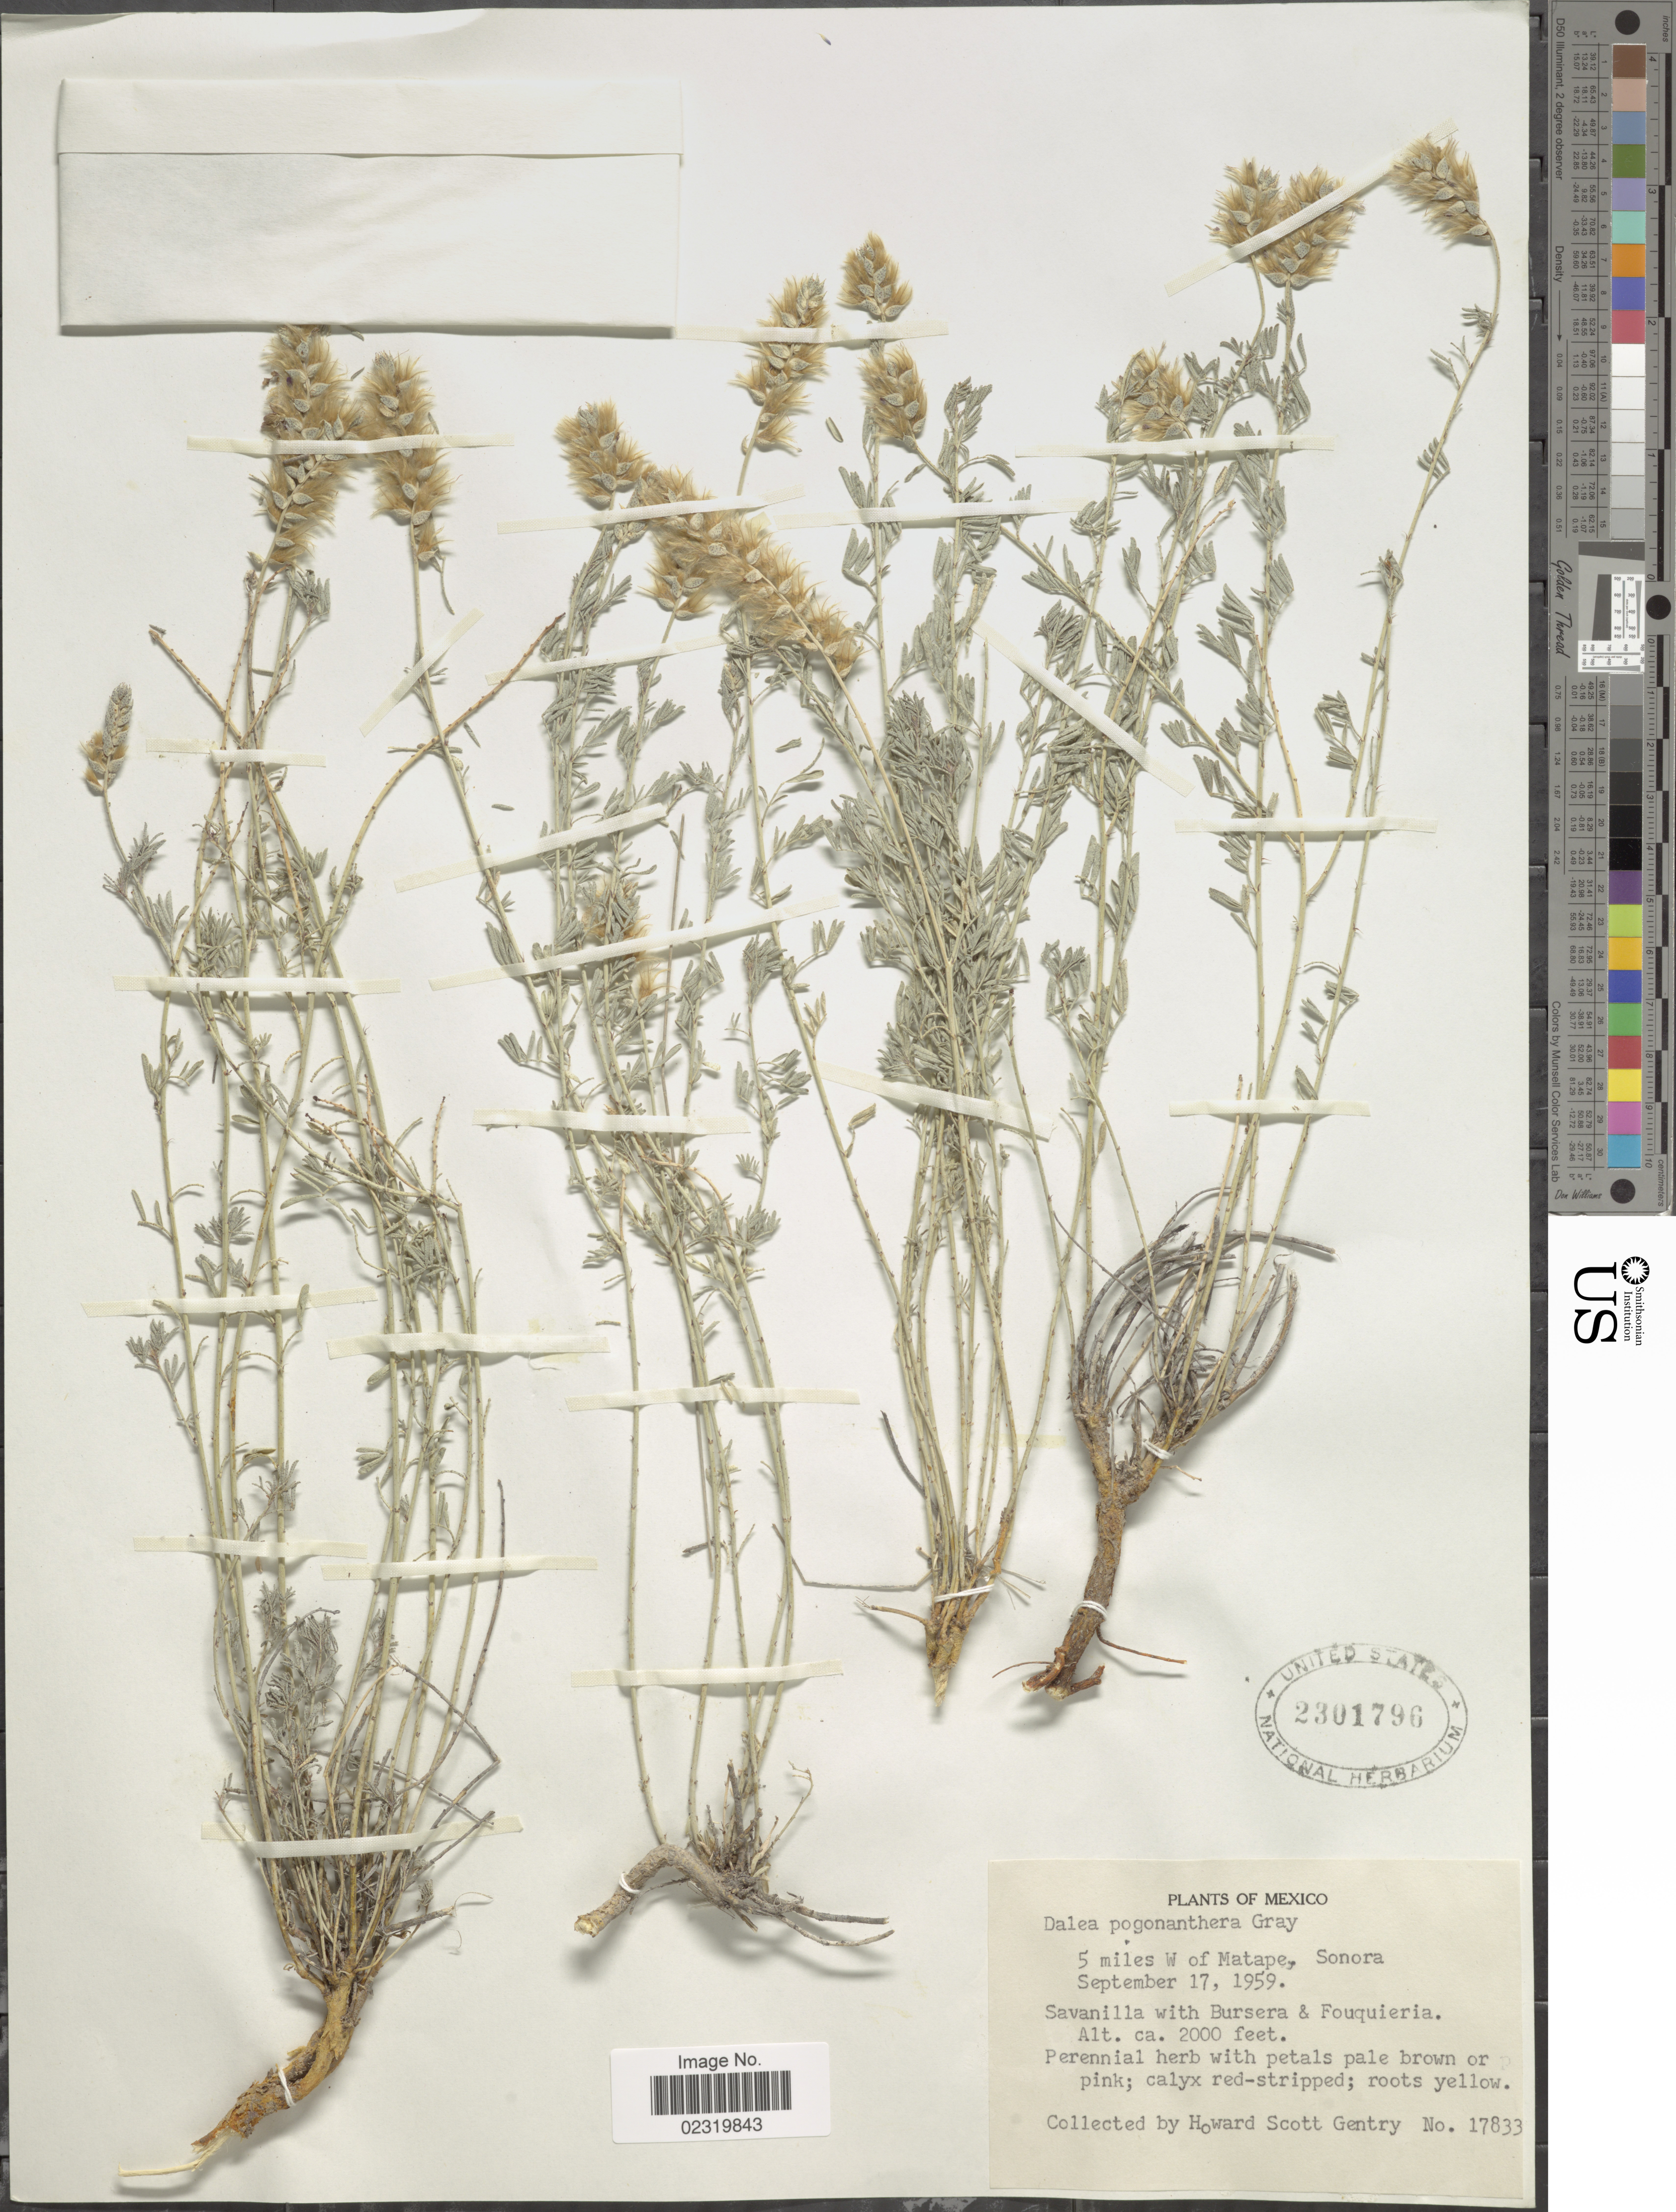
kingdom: Plantae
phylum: Tracheophyta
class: Magnoliopsida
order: Fabales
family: Fabaceae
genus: Dalea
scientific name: Dalea pogonathera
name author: A. Gray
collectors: H. S. Gentry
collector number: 17833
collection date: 1959-09-17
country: Mexico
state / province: Sonora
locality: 5 miles W of Matape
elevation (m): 610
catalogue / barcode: US 2301796